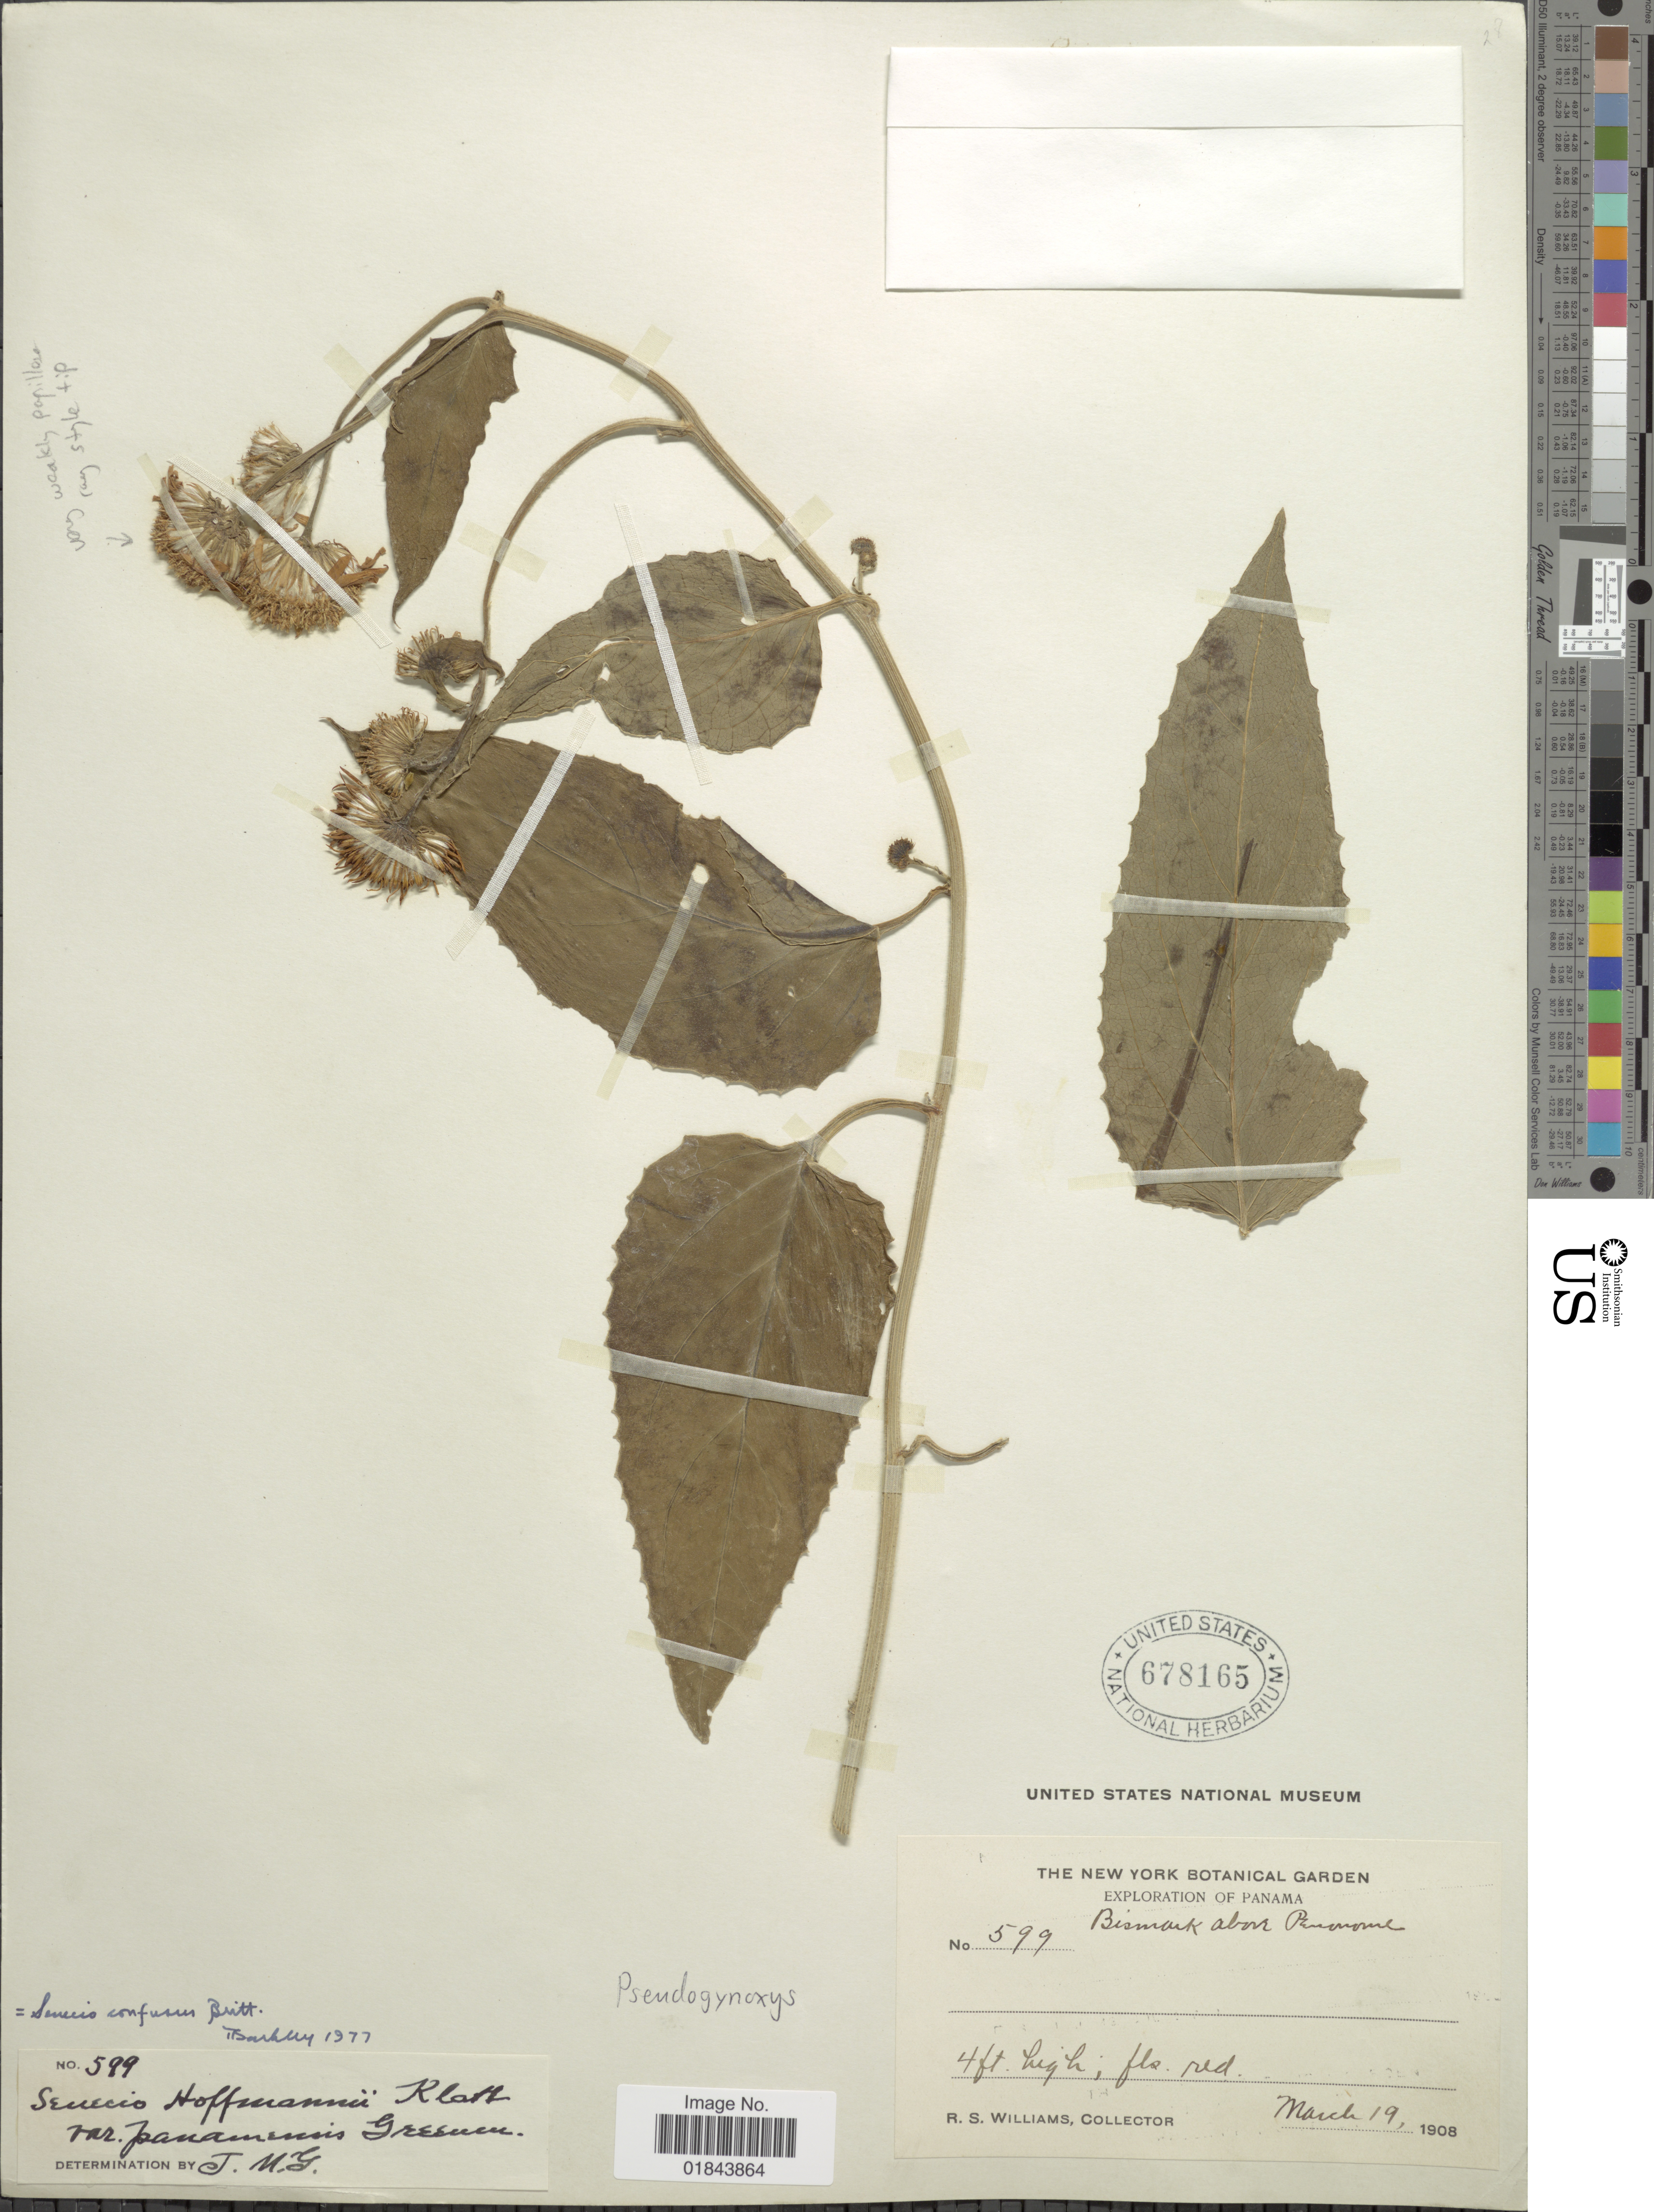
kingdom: Plantae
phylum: Tracheophyta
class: Magnoliopsida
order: Asterales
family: Asteraceae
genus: Pseudogynoxys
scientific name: Pseudogynoxys cummingii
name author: (Benth.) H. Rob. & Cuatrec.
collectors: R. S. Williams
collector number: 599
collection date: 1908-03-19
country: Panama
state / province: Panamá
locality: Panama.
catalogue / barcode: US 678165